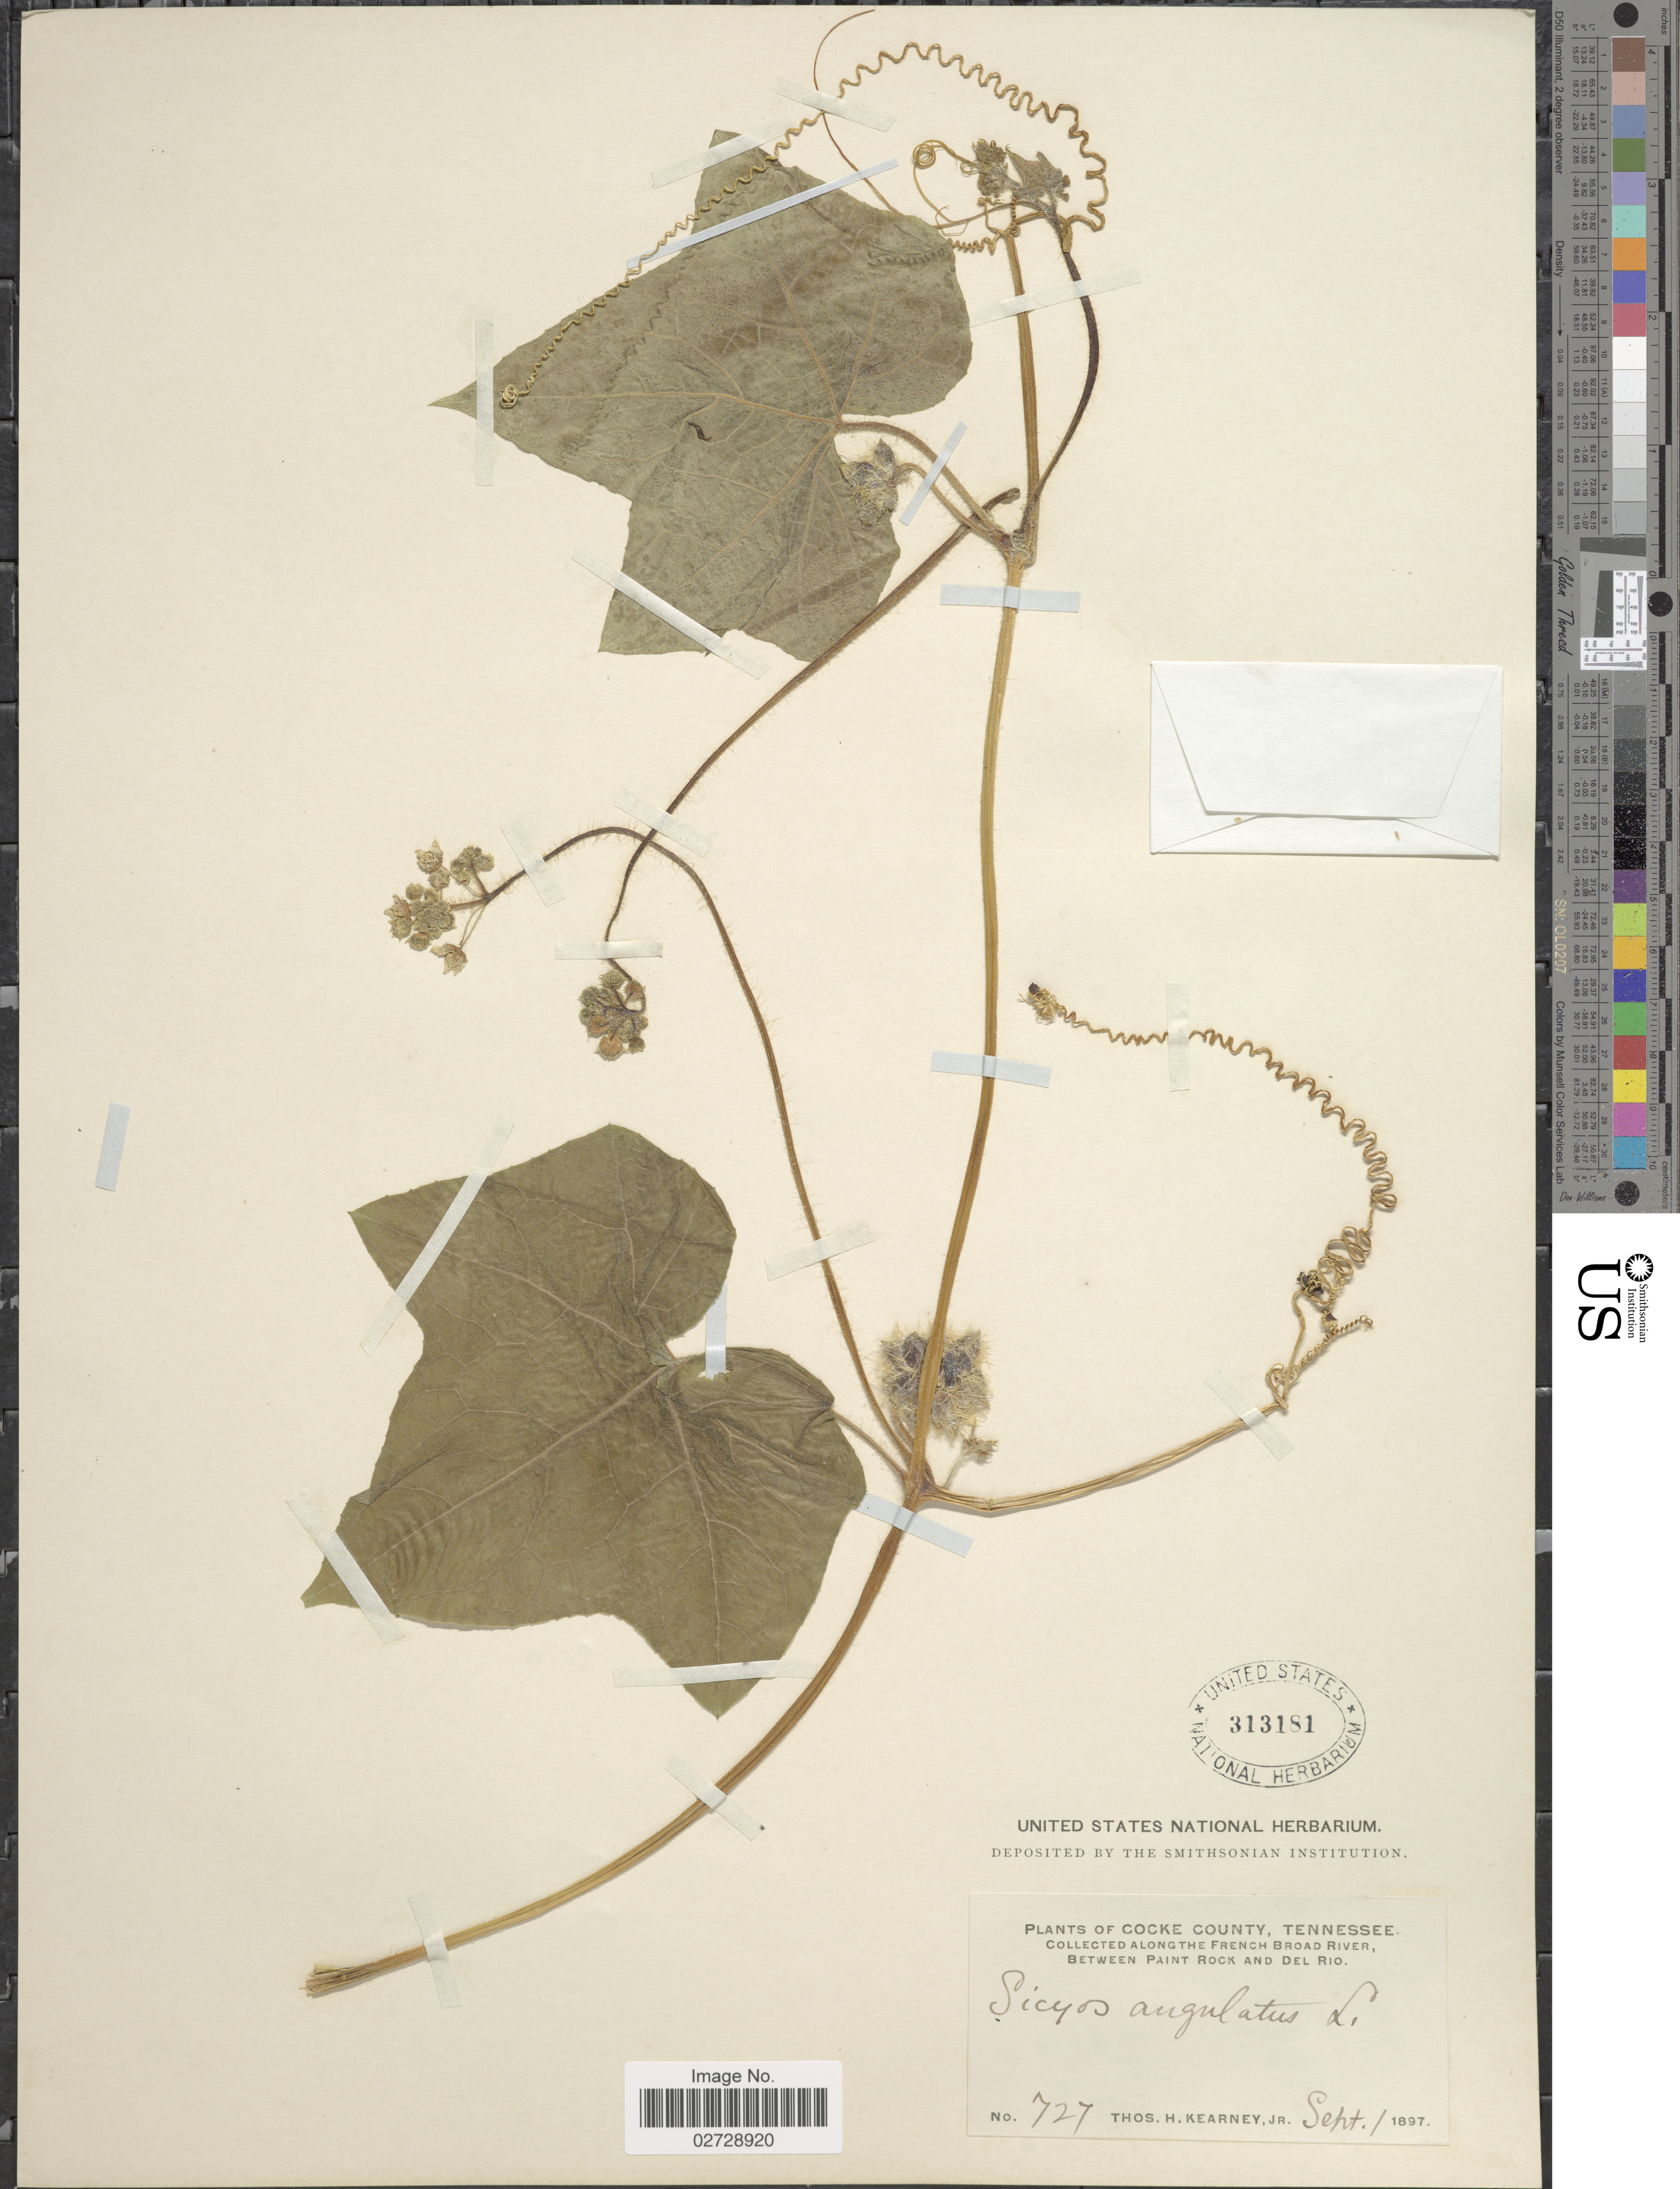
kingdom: Plantae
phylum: Tracheophyta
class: Magnoliopsida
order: Cucurbitales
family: Cucurbitaceae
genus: Sicyos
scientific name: Sicyos angulatus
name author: L.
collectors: T. H. Kearney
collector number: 727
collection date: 1897-09-01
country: United States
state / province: Tennessee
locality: Cocke County, Along the Frenche Broad River, Between Paint Rock and Del Rio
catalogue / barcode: US 313181